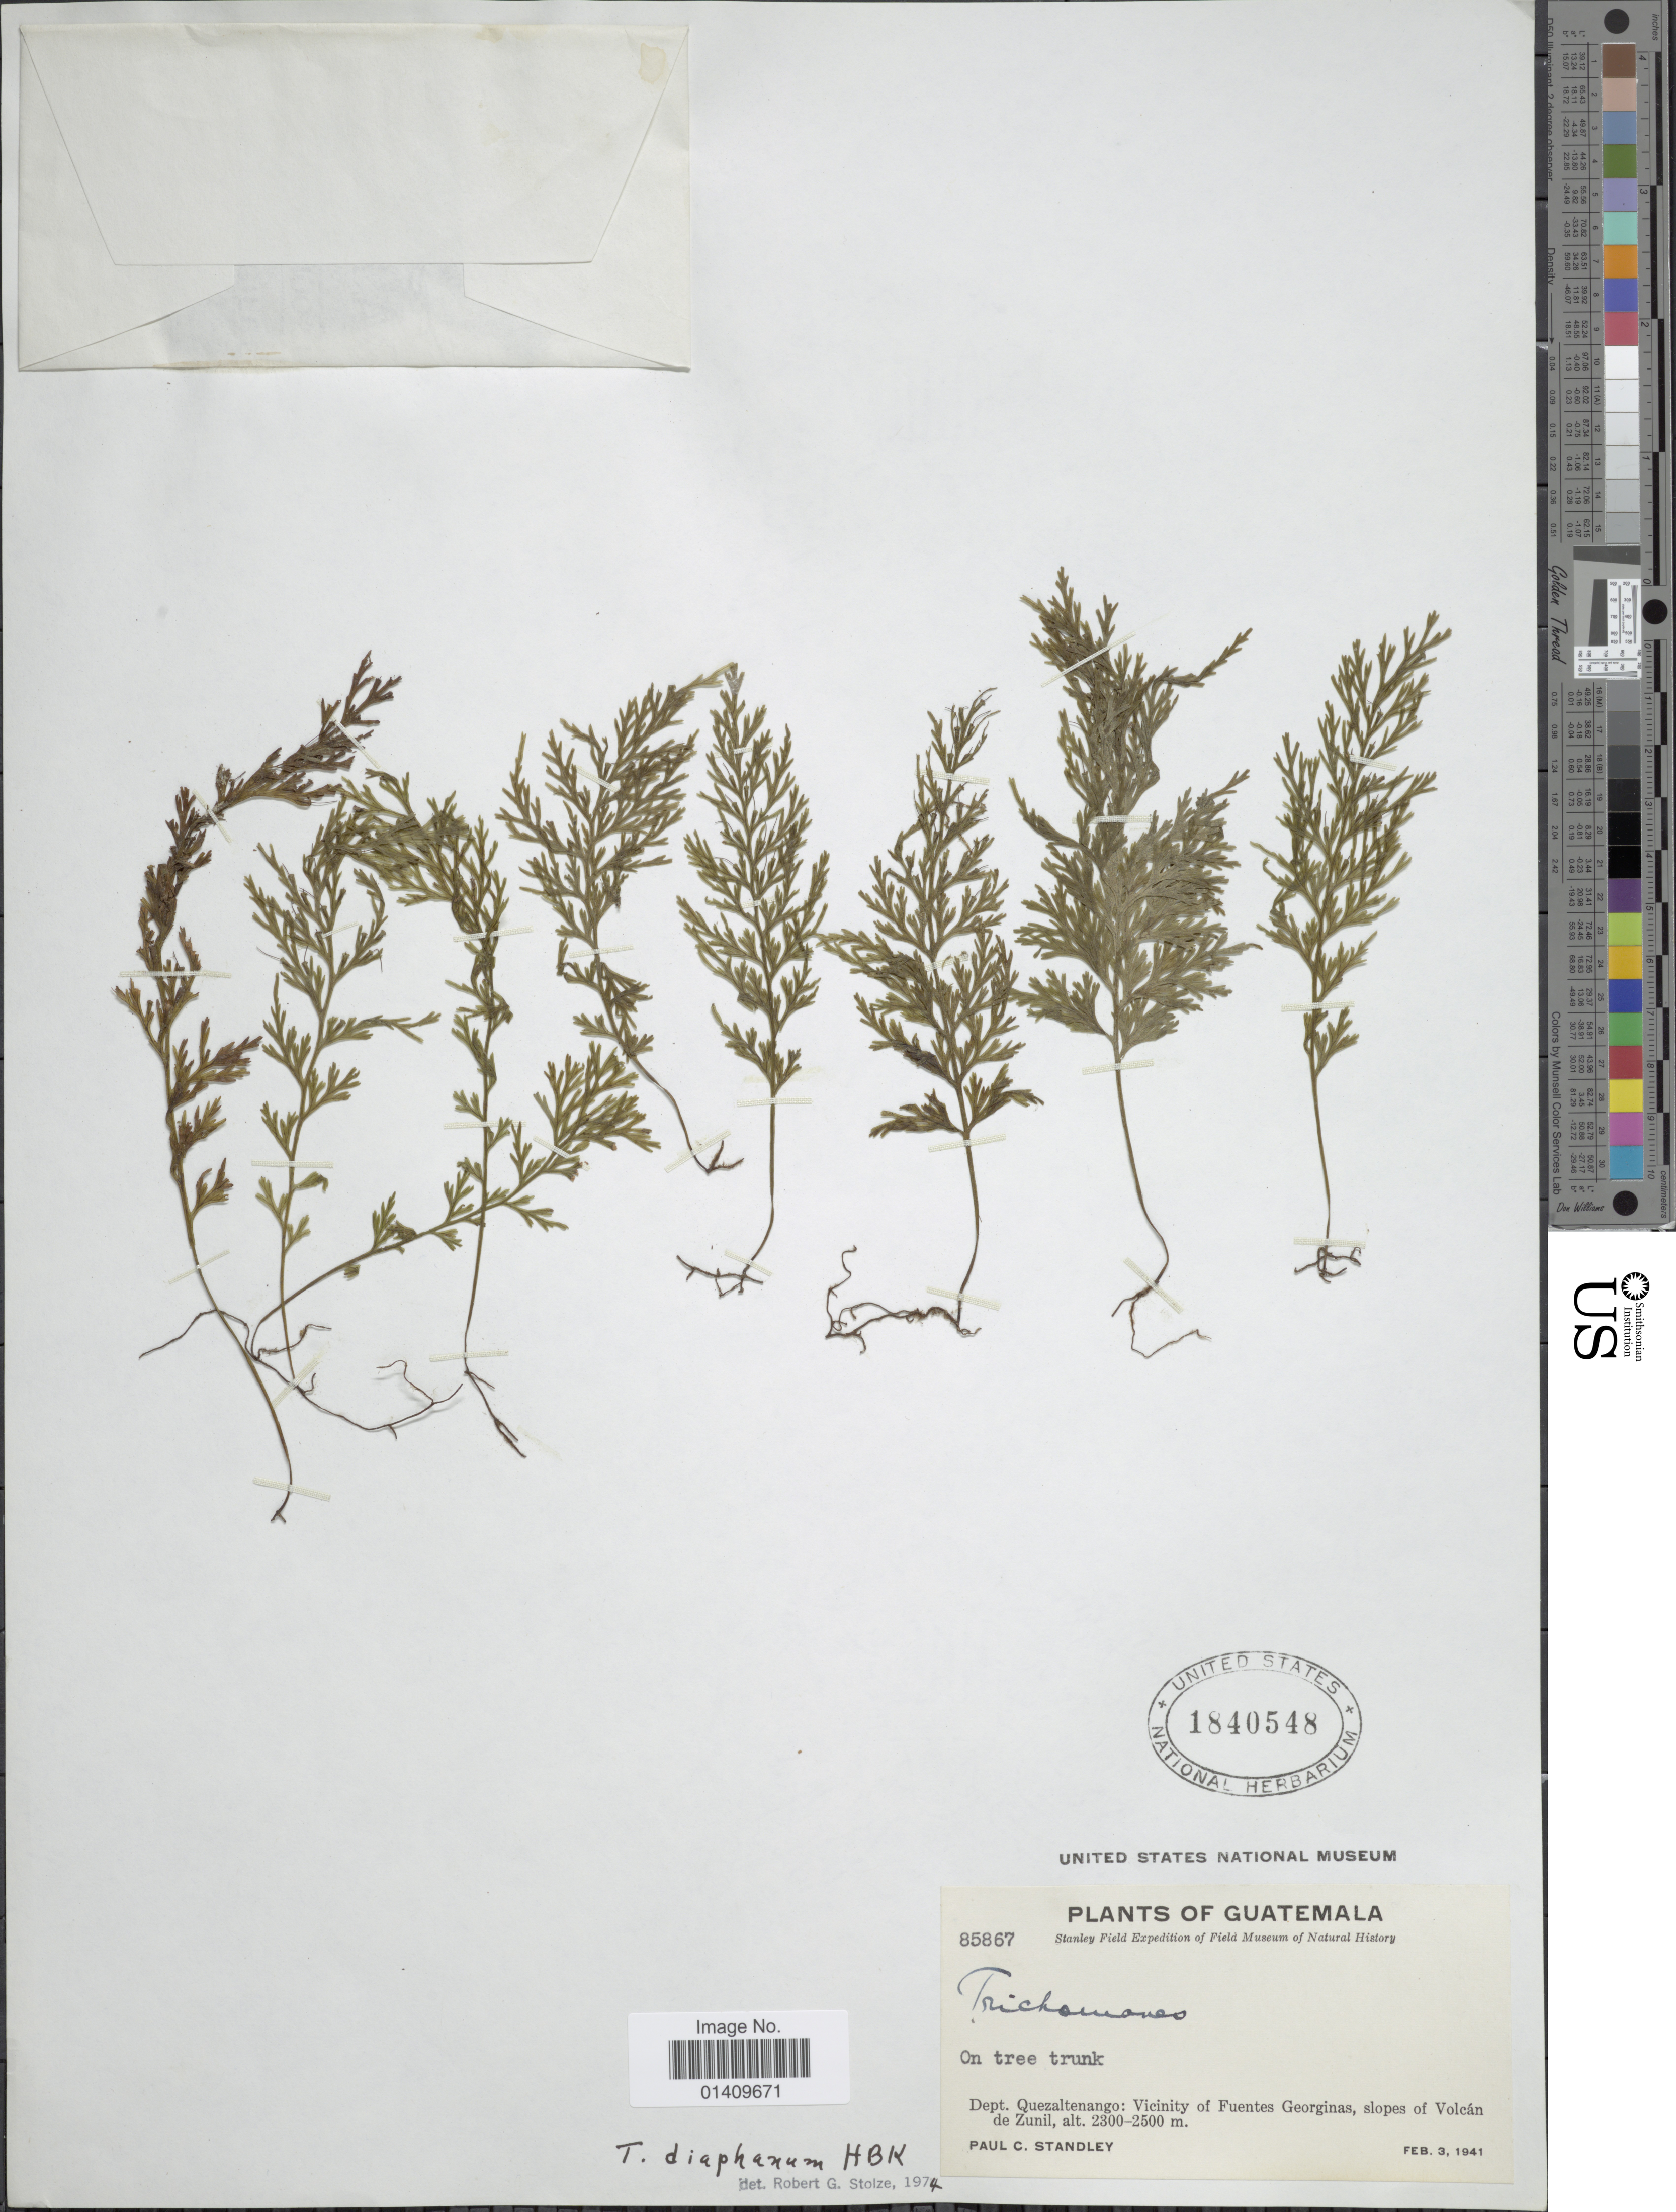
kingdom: Plantae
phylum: Tracheophyta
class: Polypodiopsida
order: Hymenophyllales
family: Hymenophyllaceae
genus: Polyphlebium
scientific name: Polyphlebium diaphanum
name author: (Kunth) Ebihara & Dubuisson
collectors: P. C. Standley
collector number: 85867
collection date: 1941-02-03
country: Guatemala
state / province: Quetzaltenango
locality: Dept. Quezaltenango vicinity of Fuentes Georginas slopes of Volcan de Zunil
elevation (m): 2300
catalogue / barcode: US 1840548